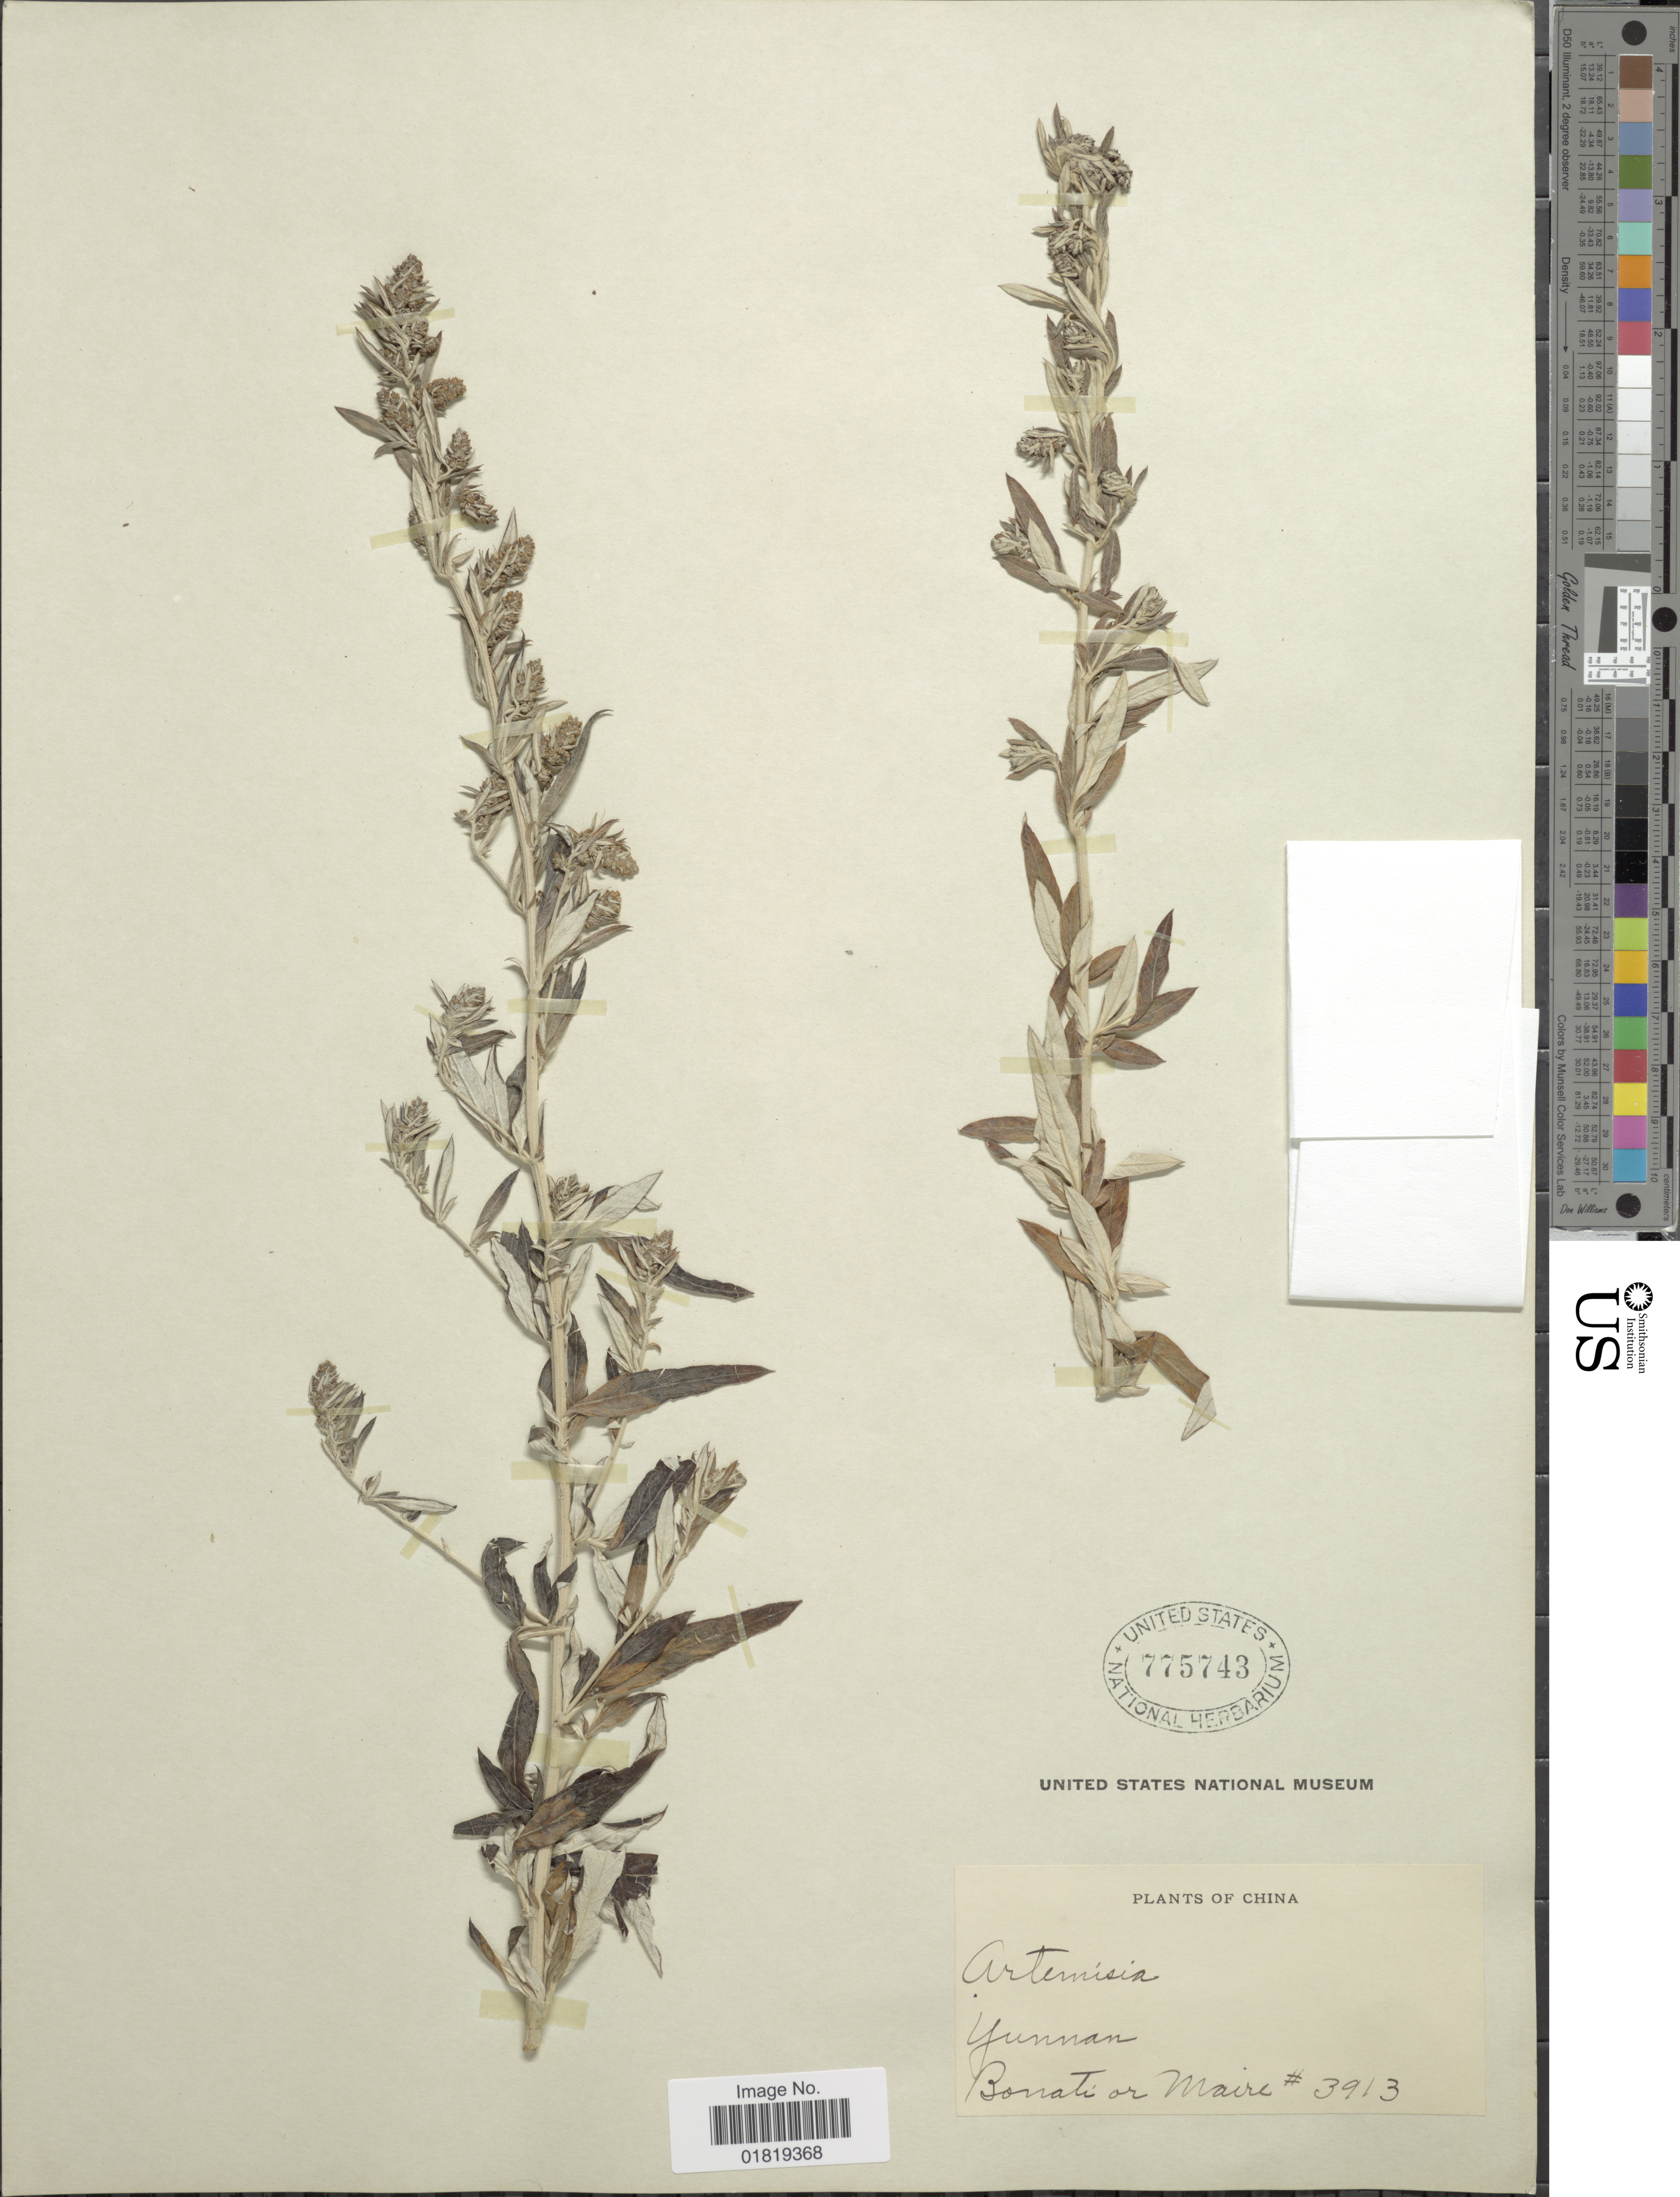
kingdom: Plantae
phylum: Tracheophyta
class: Magnoliopsida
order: Asterales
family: Asteraceae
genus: Artemisia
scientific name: Artemisia sp.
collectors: -. Bonati & Maire, --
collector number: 3913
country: China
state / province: Yunnan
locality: Yunnan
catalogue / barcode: US 775743